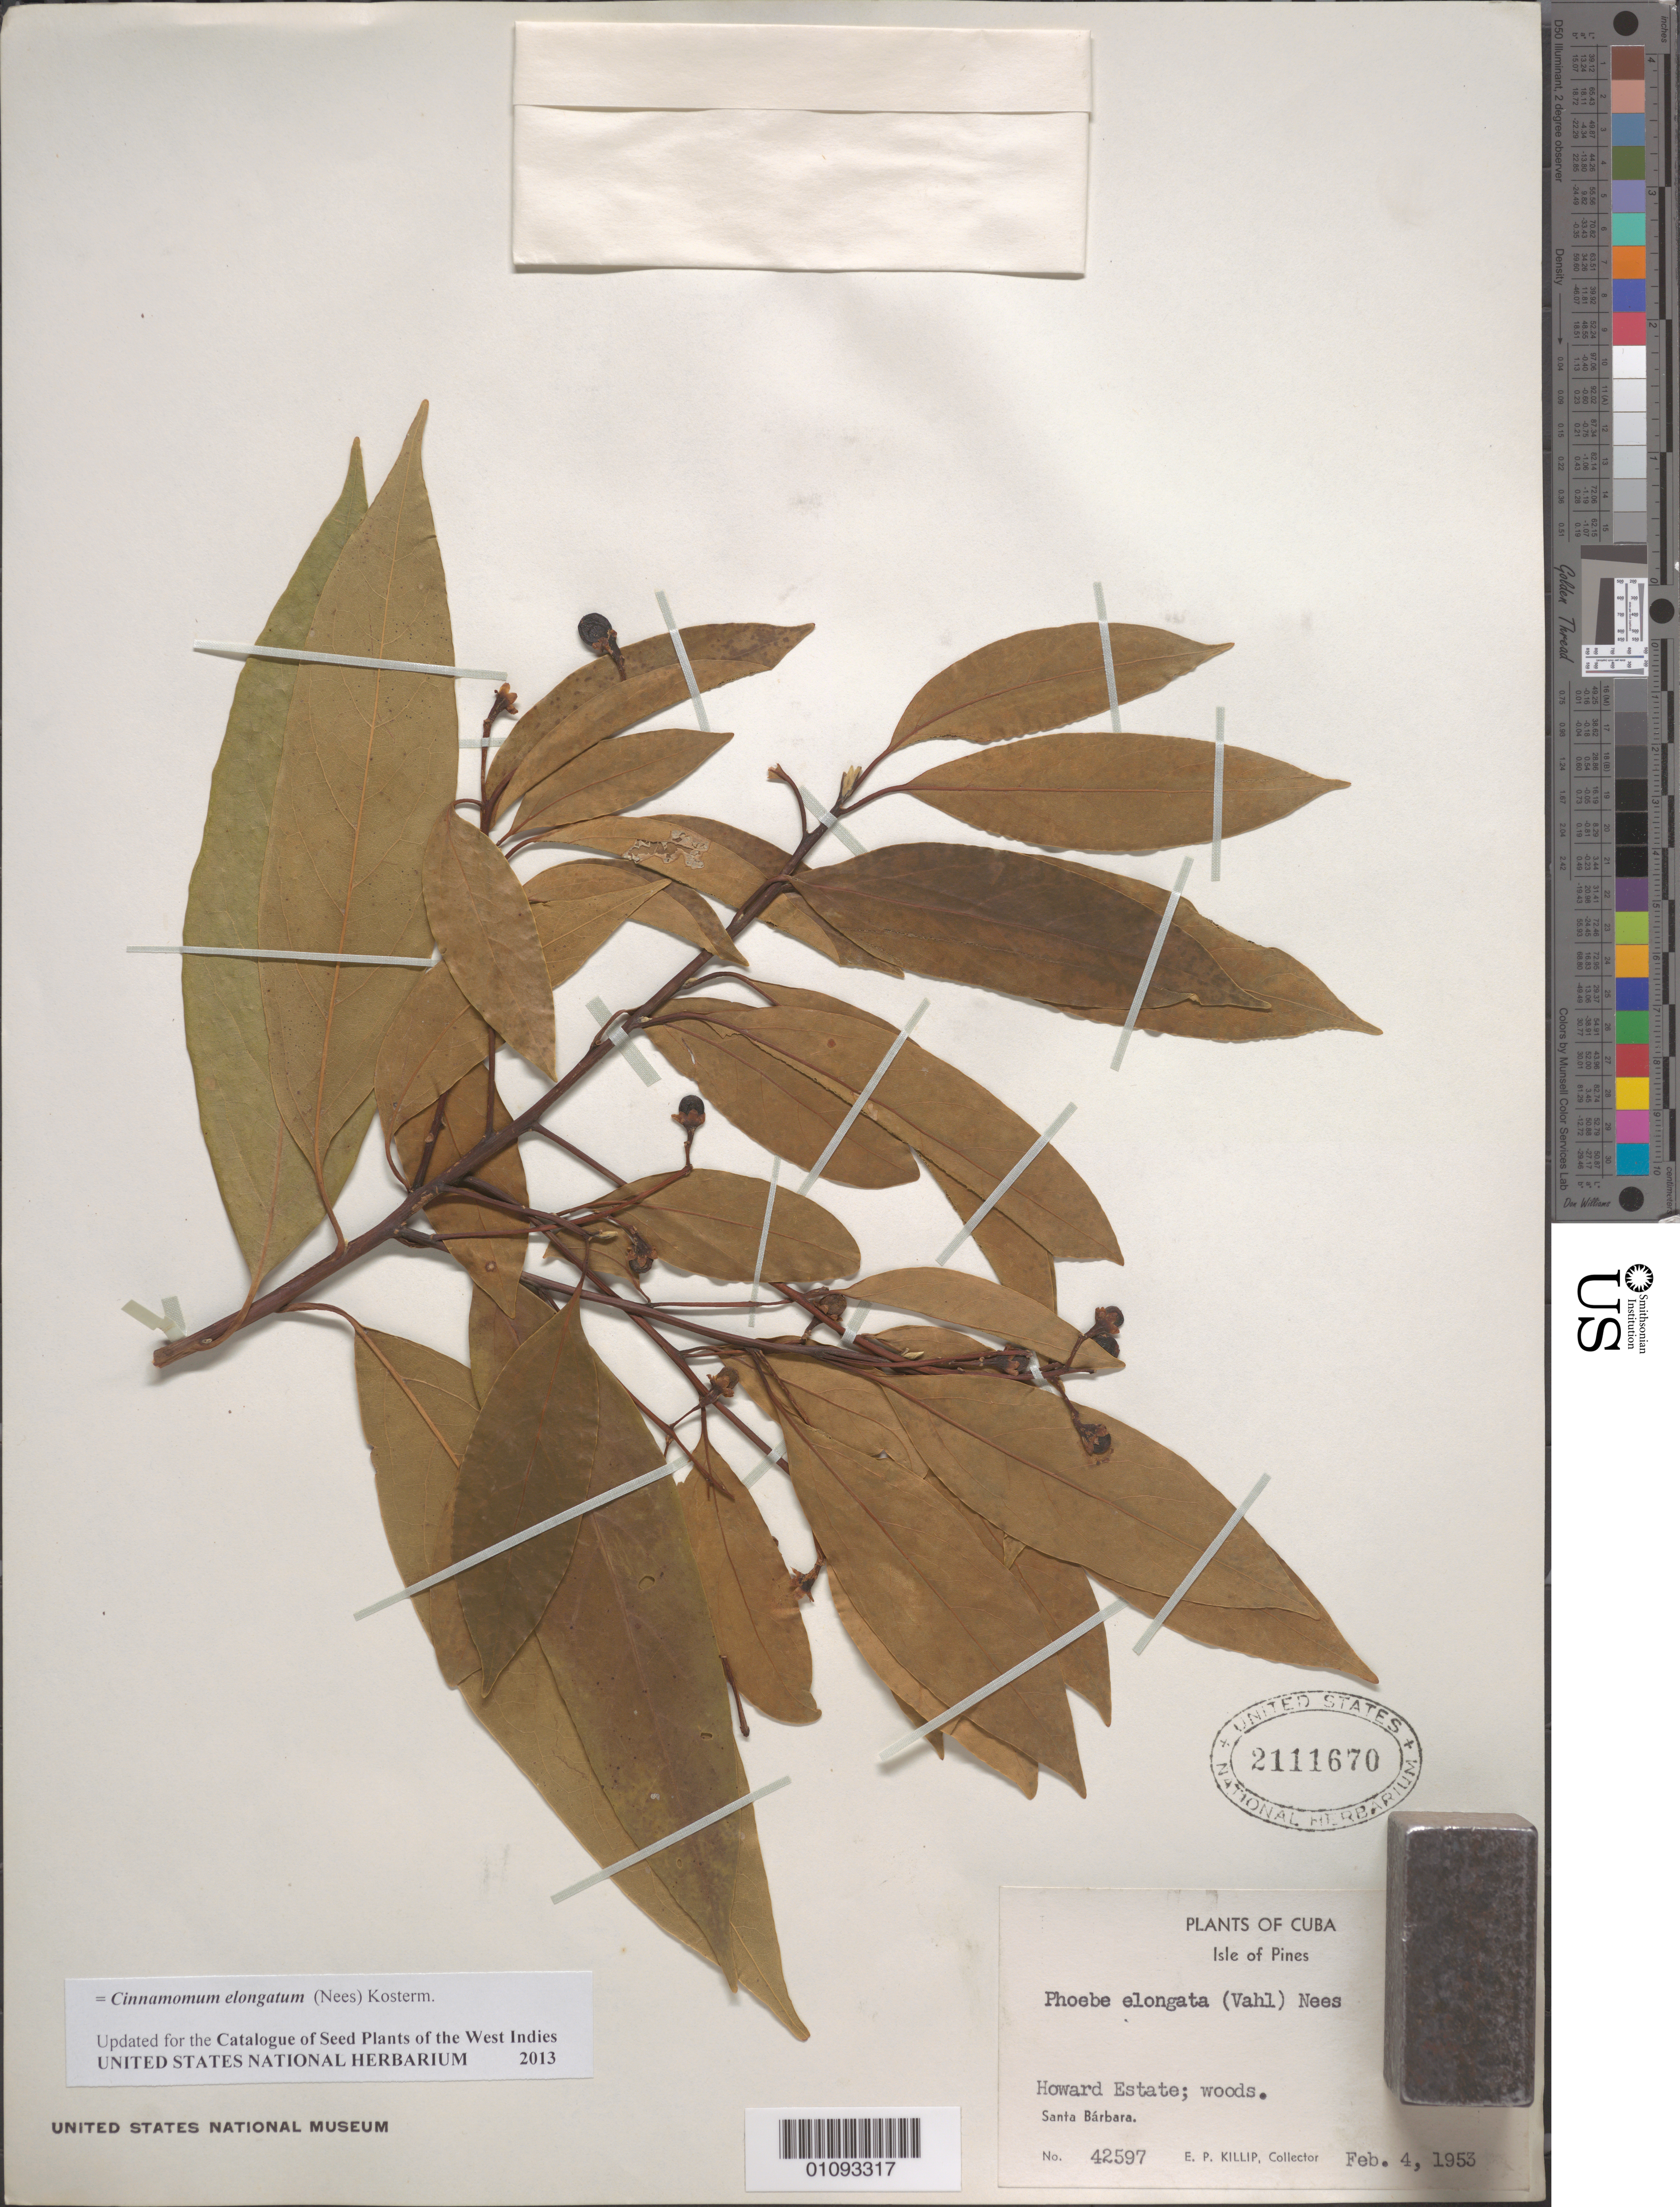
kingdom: Plantae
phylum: Tracheophyta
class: Magnoliopsida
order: Laurales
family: Lauraceae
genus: Phoebe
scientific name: Phoebe elongata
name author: (Vahl) Nees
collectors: E. P. Killip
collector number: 42597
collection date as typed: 04 Feb 1953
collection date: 1953-02-04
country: Cuba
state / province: Isla de La Juventud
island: Isla de la Juventud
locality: Isle of Pines, Santa Barbara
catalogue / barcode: US 2111670